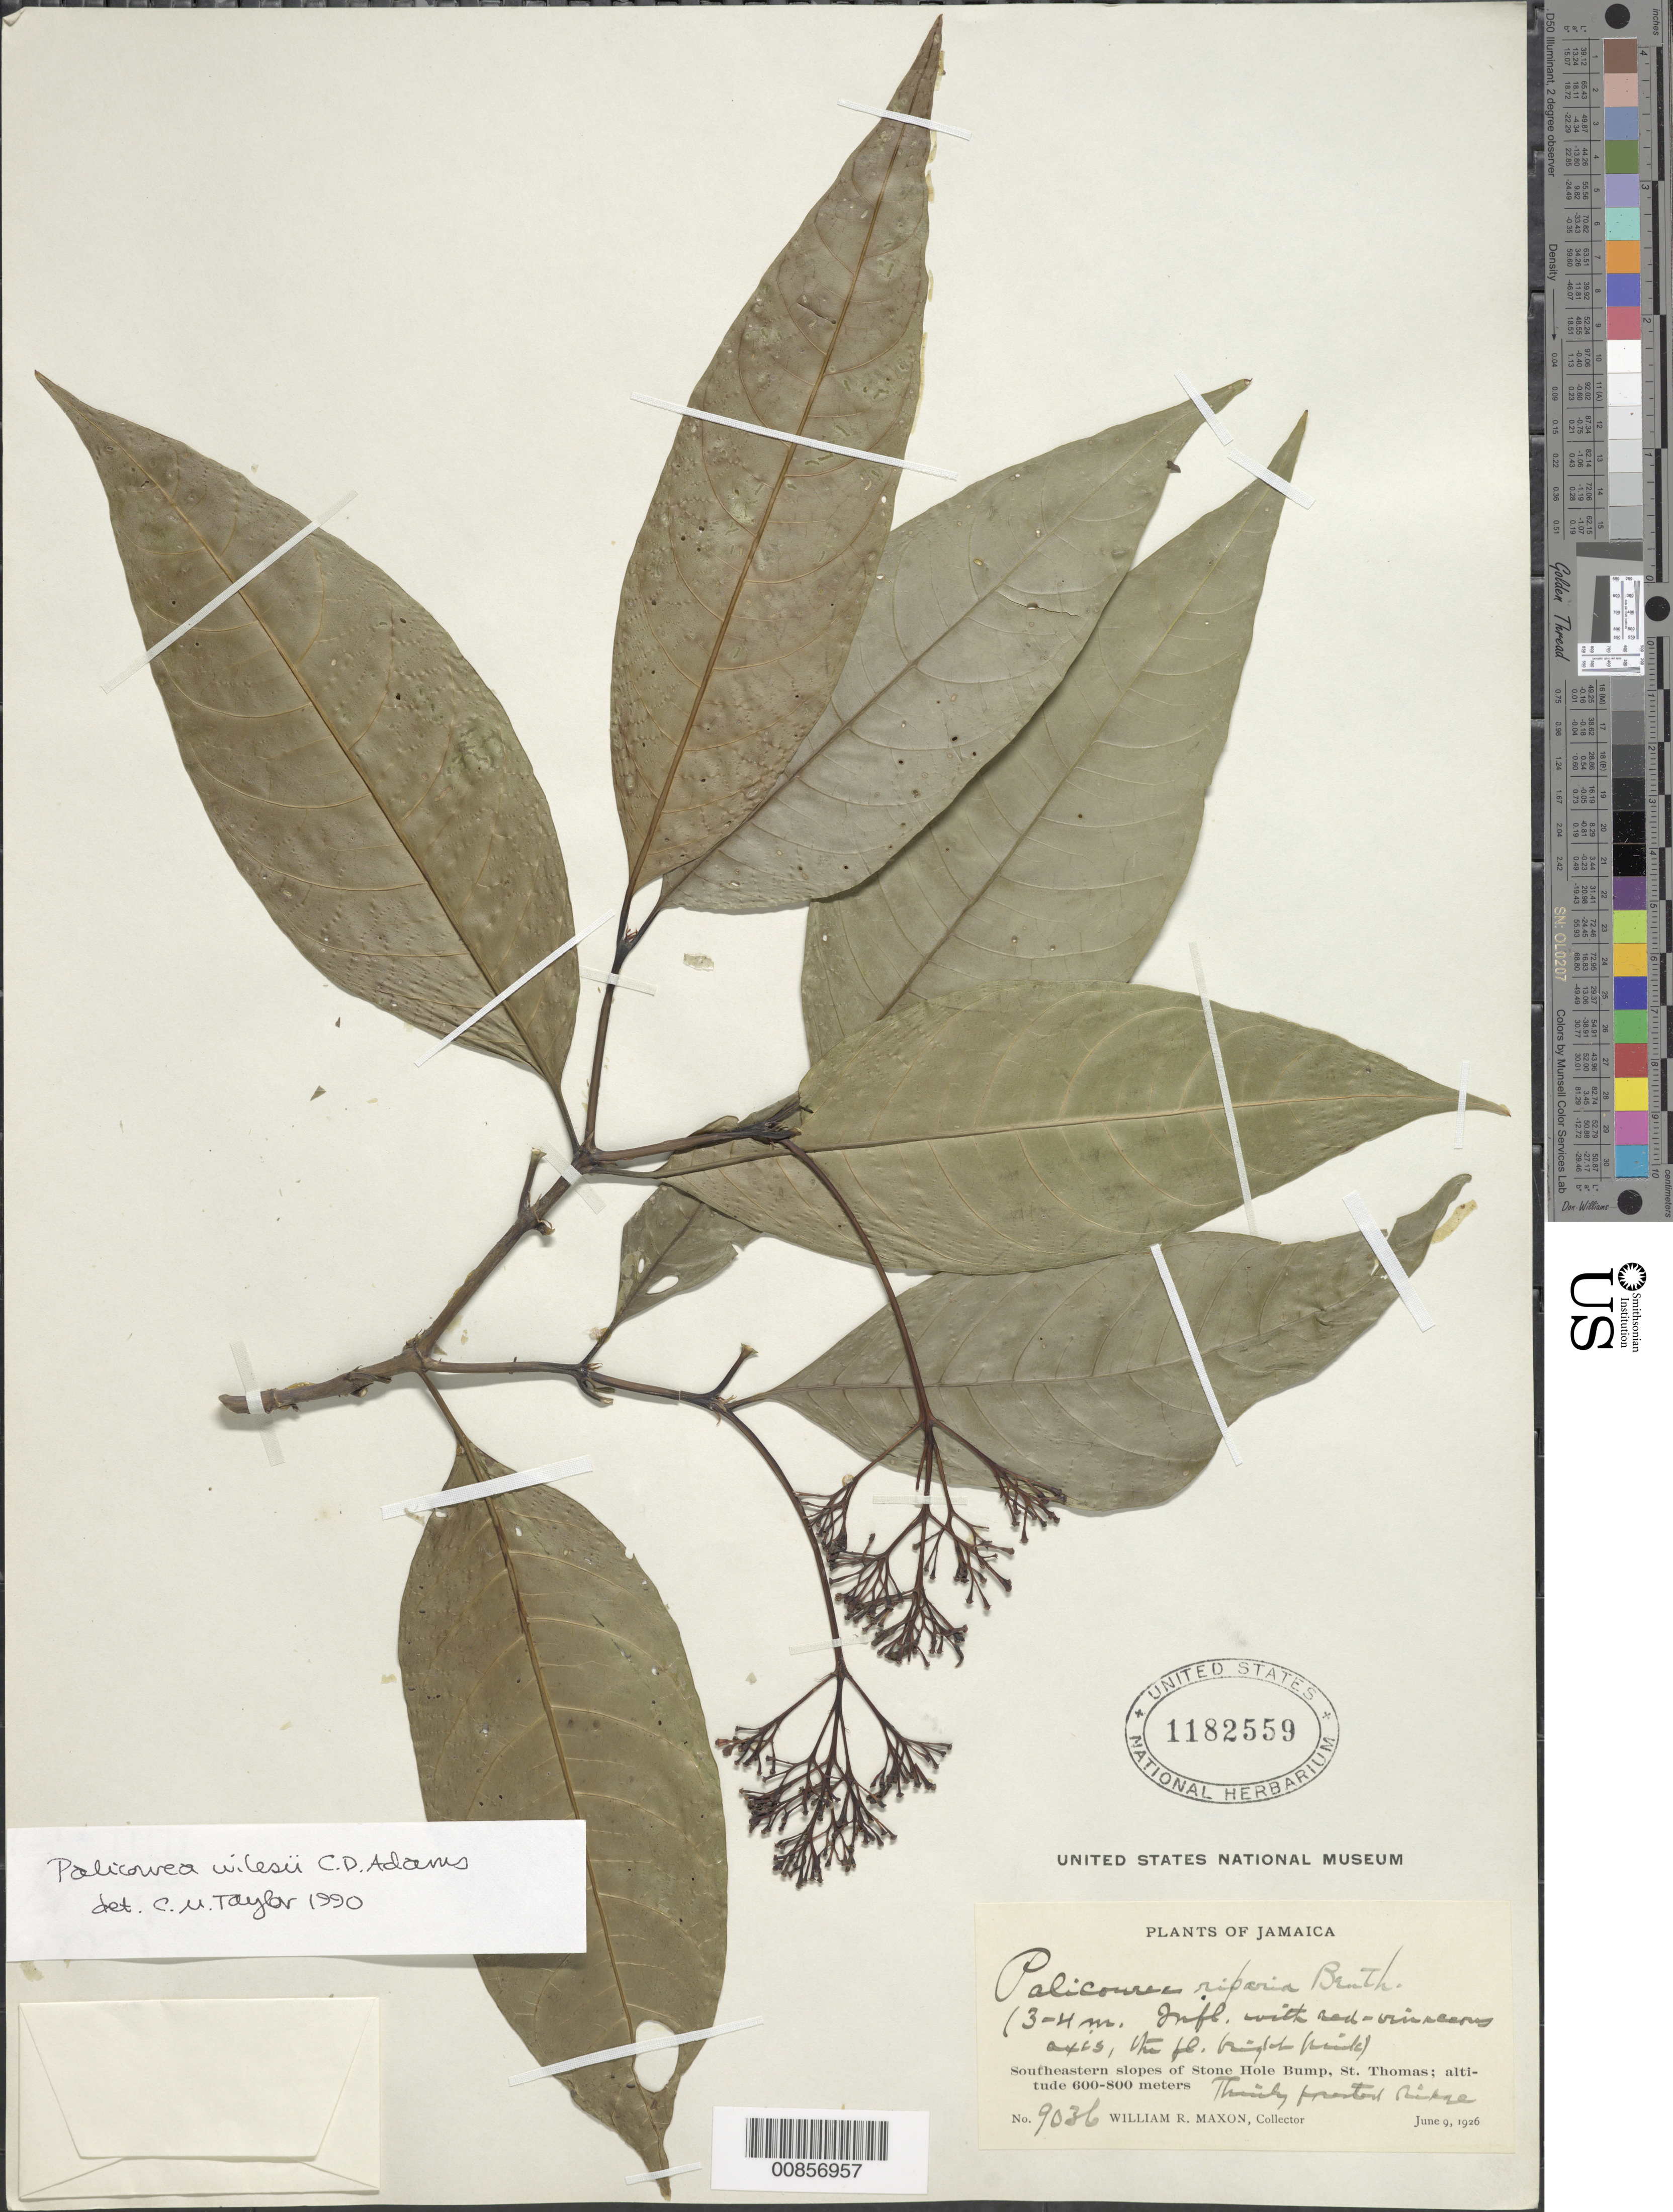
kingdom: Plantae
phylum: Tracheophyta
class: Magnoliopsida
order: Gentianales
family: Rubiaceae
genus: Palicourea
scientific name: Palicourea wilesii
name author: C.D. Adams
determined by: Taylor, Charlotte M.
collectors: W. R. Maxon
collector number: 9036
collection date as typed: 09 Jun 1926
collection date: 1926-06-09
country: Jamaica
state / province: Saint Thomas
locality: Southeastern slopes of Stone Hole Bump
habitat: Thinly forested ridge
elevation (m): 600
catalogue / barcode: US 1182559